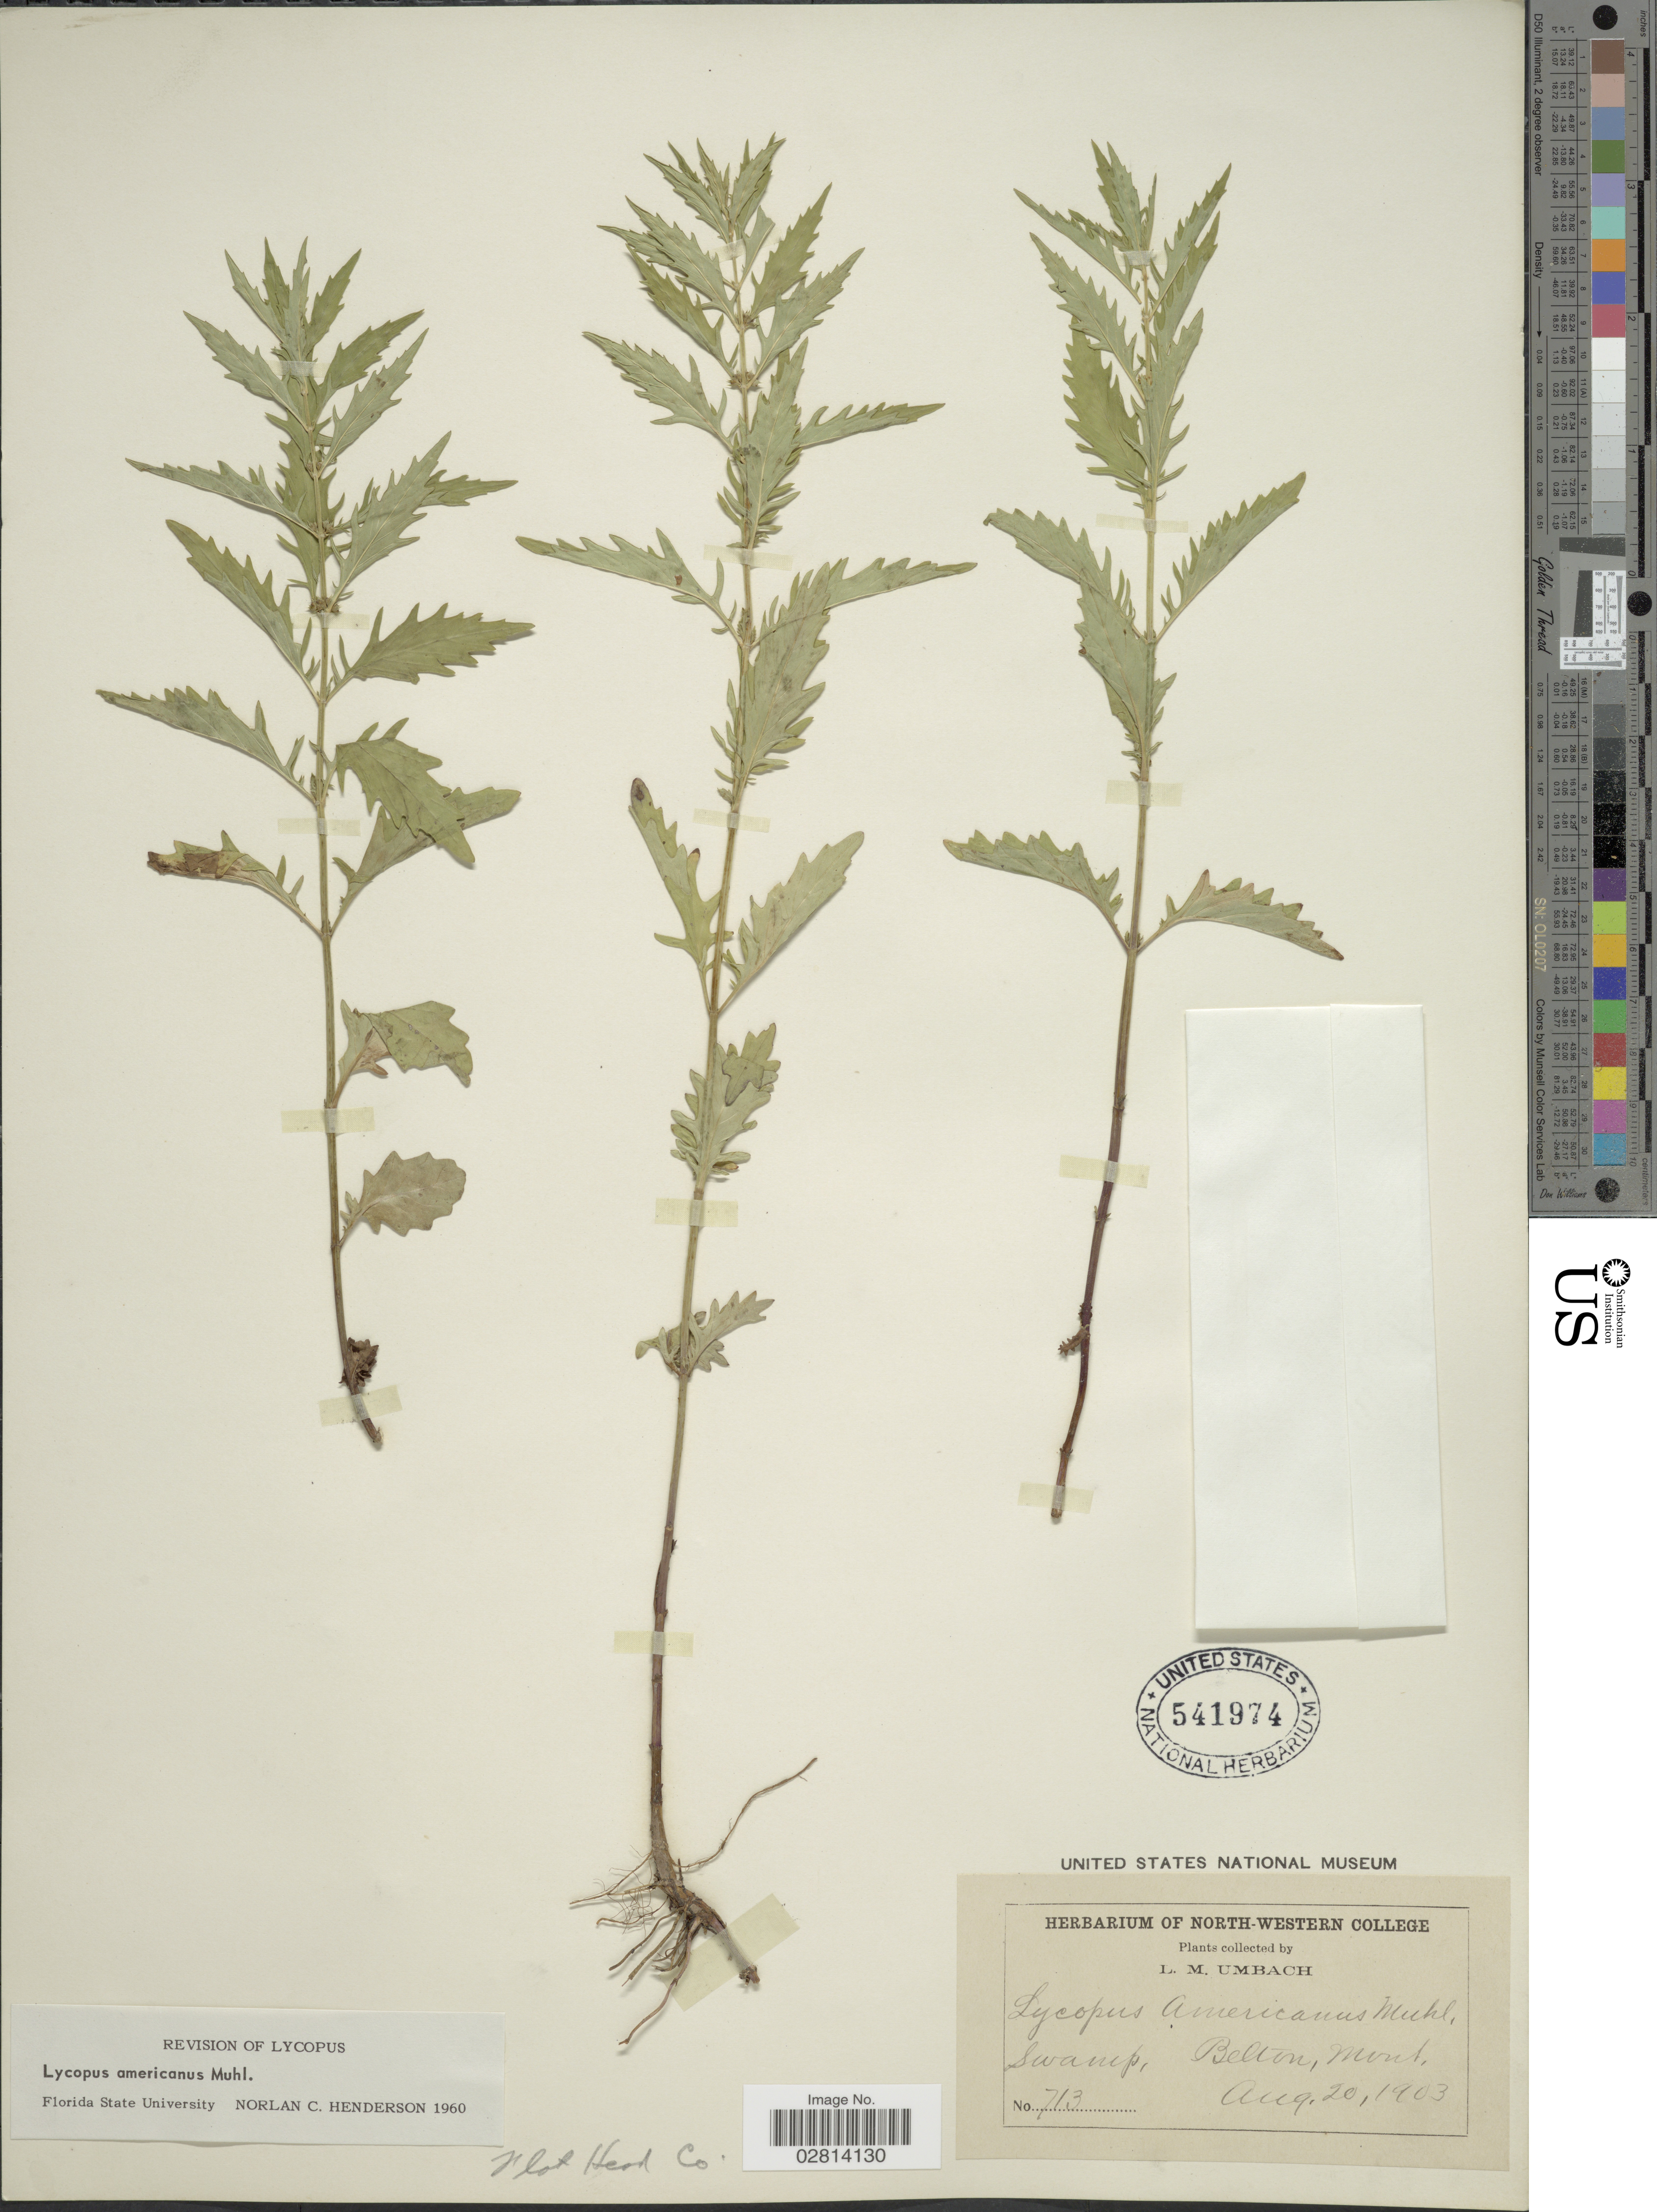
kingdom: Plantae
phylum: Tracheophyta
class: Magnoliopsida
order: Lamiales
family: Lamiaceae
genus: Lycopus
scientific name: Lycopus americanus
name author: Muhl. ex W.P.C. Barton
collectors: L. M. Umbach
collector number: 713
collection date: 1903-08-20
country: United States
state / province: Montana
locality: Swamp, Belton, Mont., Flathead Co.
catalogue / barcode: US 541974